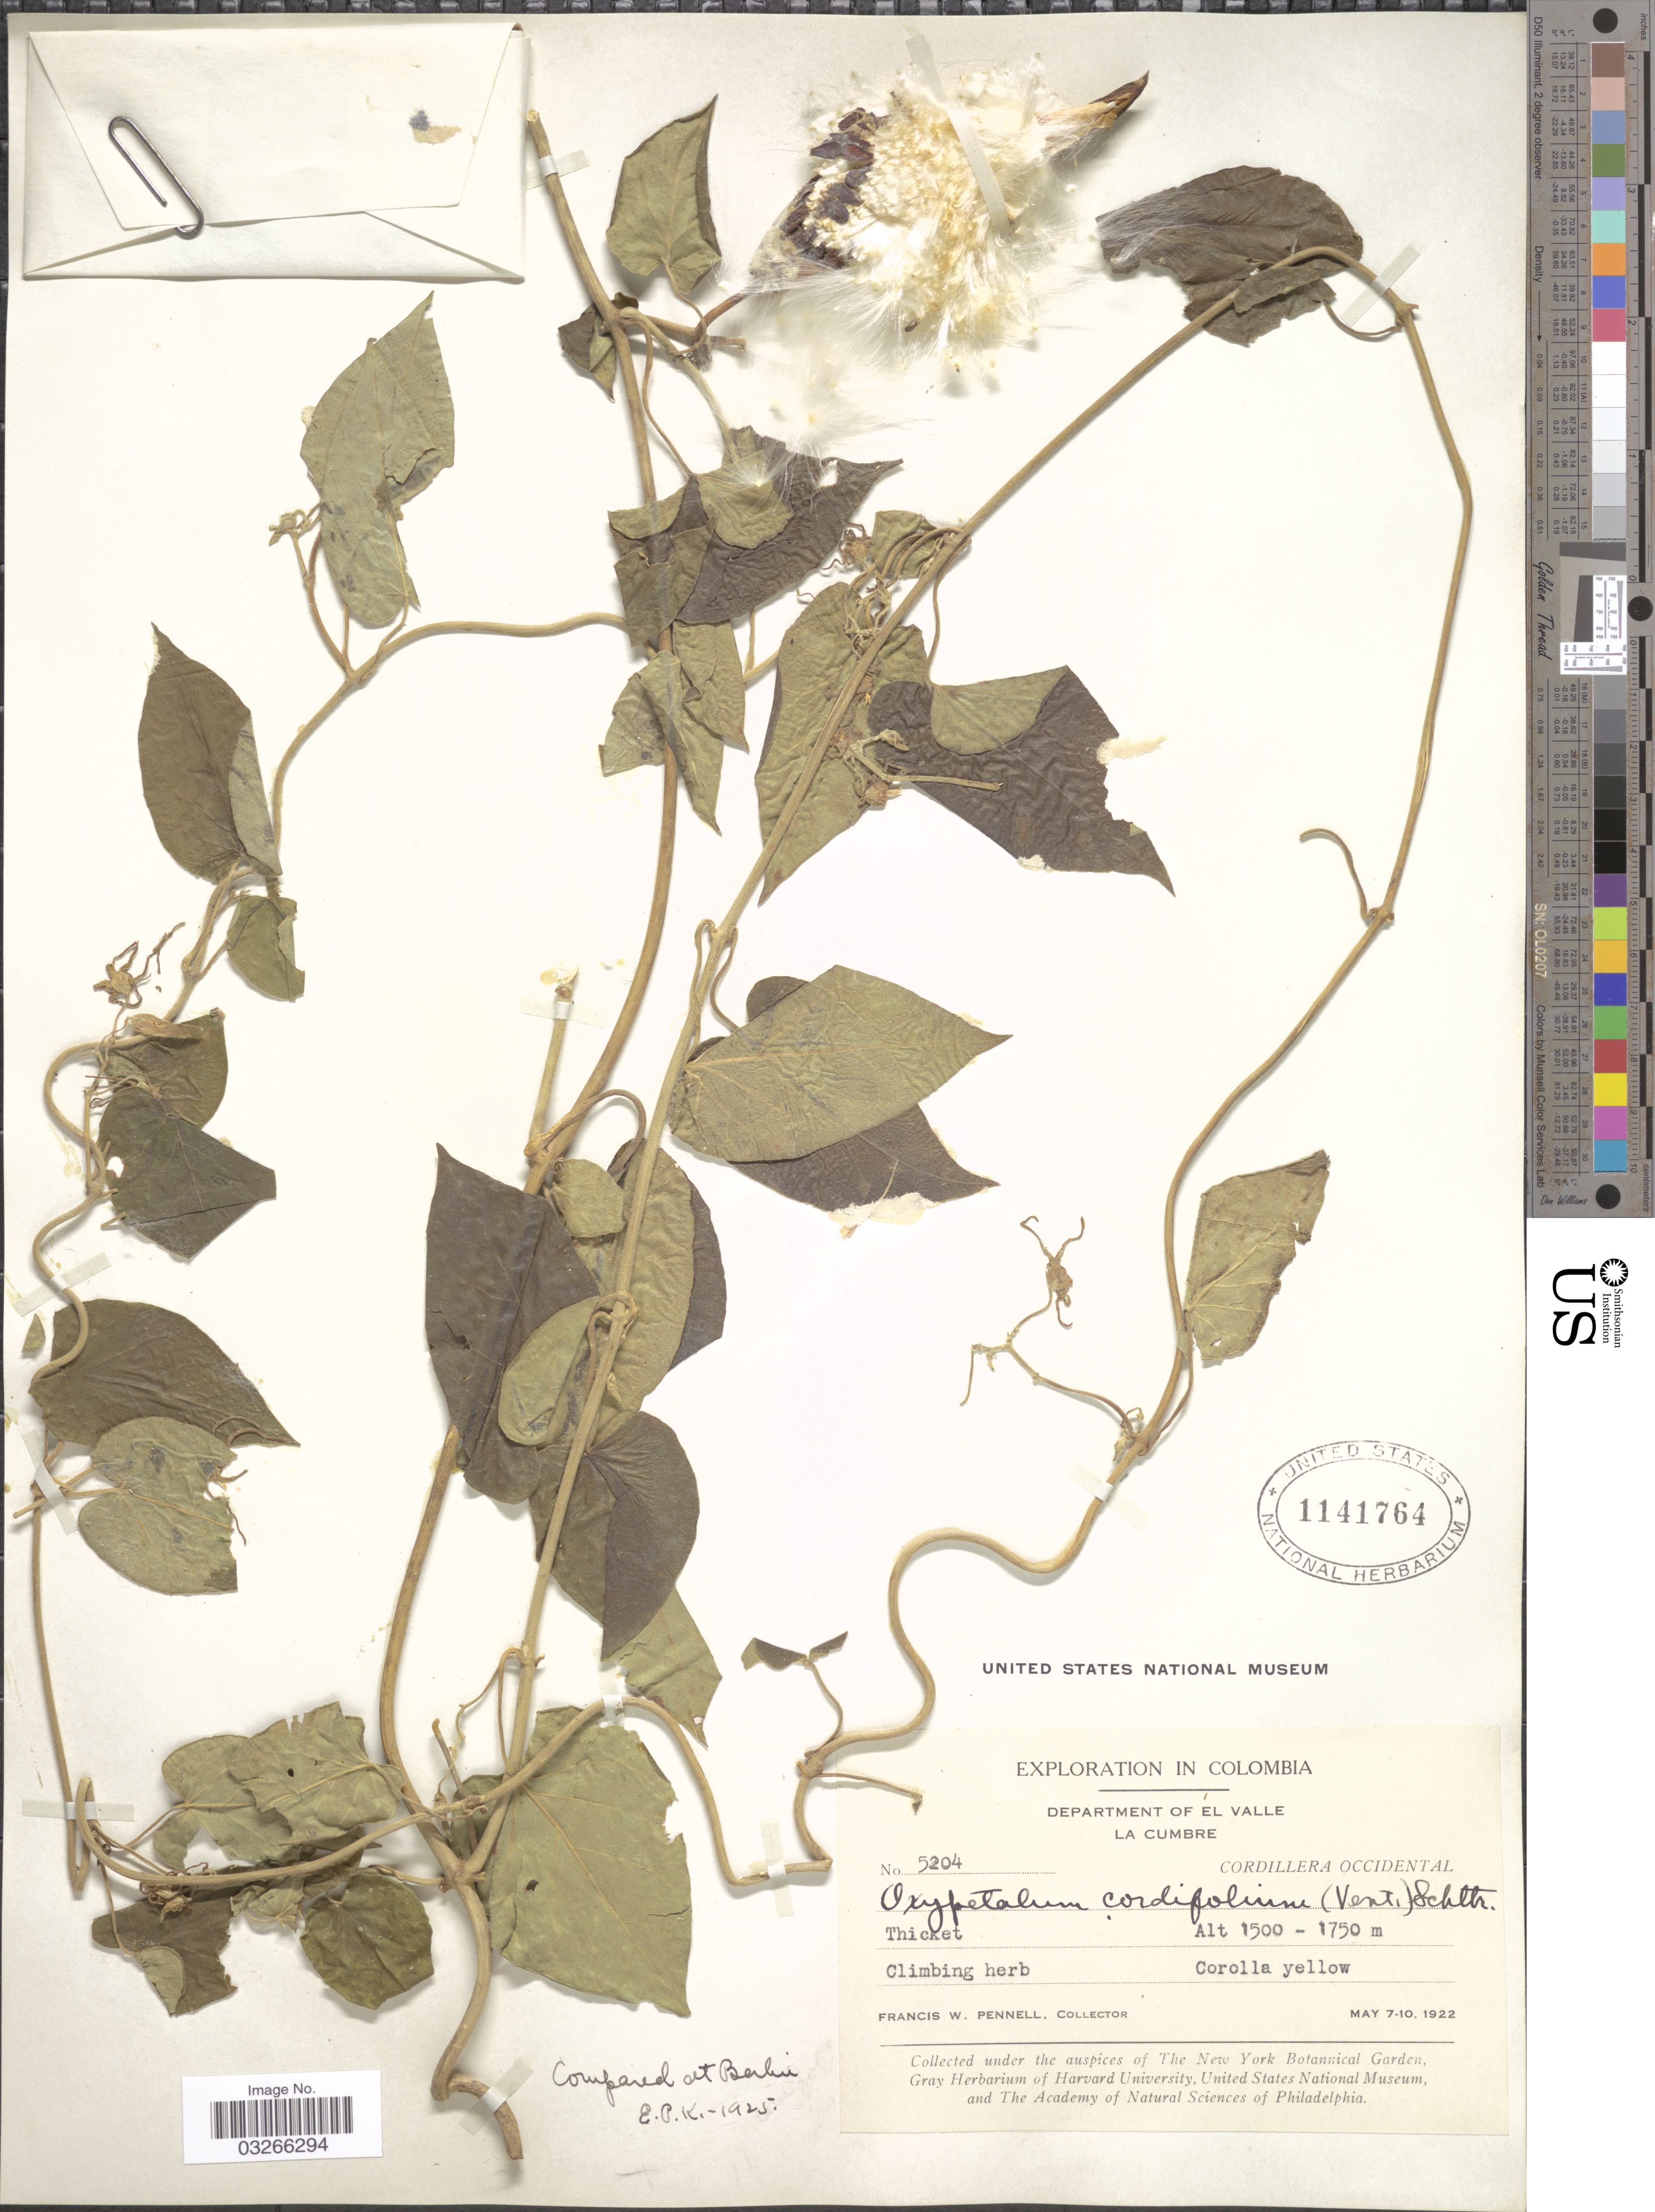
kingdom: Plantae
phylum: Tracheophyta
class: Magnoliopsida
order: Gentianales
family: Apocynaceae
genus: Oxypetalum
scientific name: Oxypetalum cordifolium subsp. cordifolium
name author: (Vent.) Schltr.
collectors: F. W. Pennell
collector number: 5204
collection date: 1922-05-07/1922-05-10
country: Colombia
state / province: Valle del Cauca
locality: Department of El Valle, La Cumbre, Cordillera Occidental.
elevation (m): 1500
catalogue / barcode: US 1141764